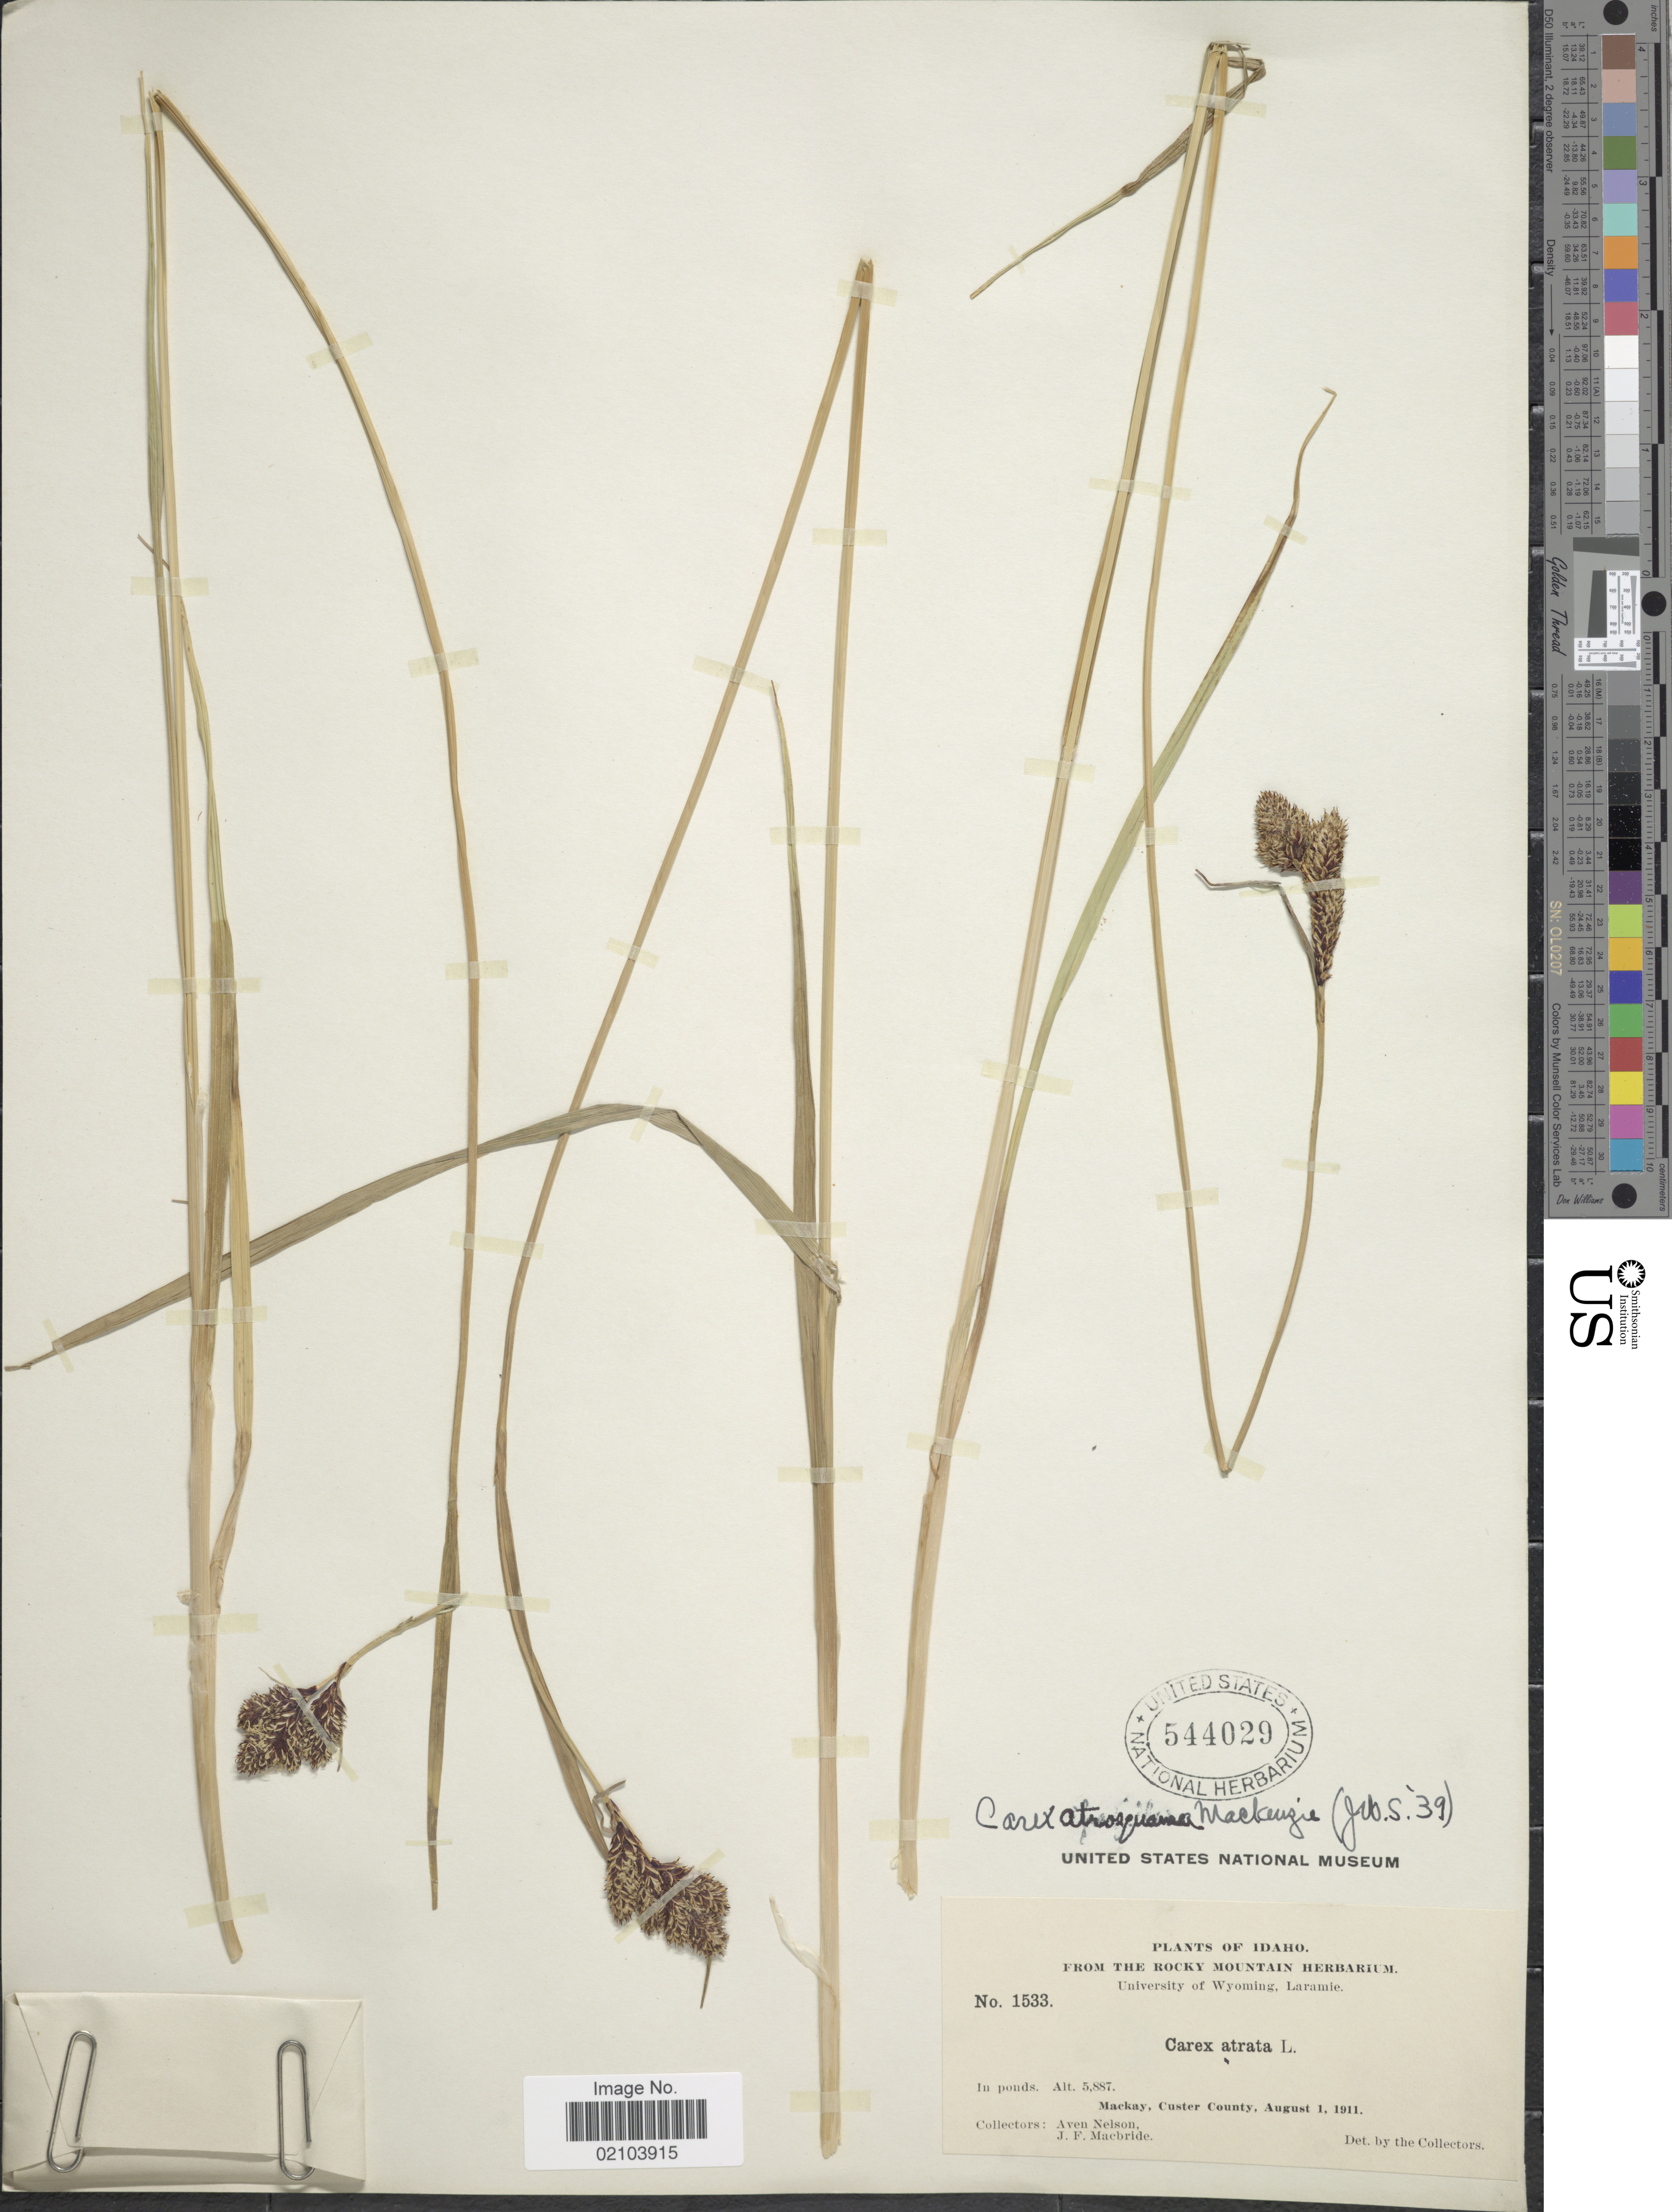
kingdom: Plantae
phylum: Tracheophyta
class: Liliopsida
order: Poales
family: Cyperaceae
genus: Carex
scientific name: Carex atrosquama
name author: Mack.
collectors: A. Nelson & J. F. Macbride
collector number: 1533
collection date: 1911-08-01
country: United States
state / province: Idaho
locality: Mackay, Custer County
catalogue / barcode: US 544029